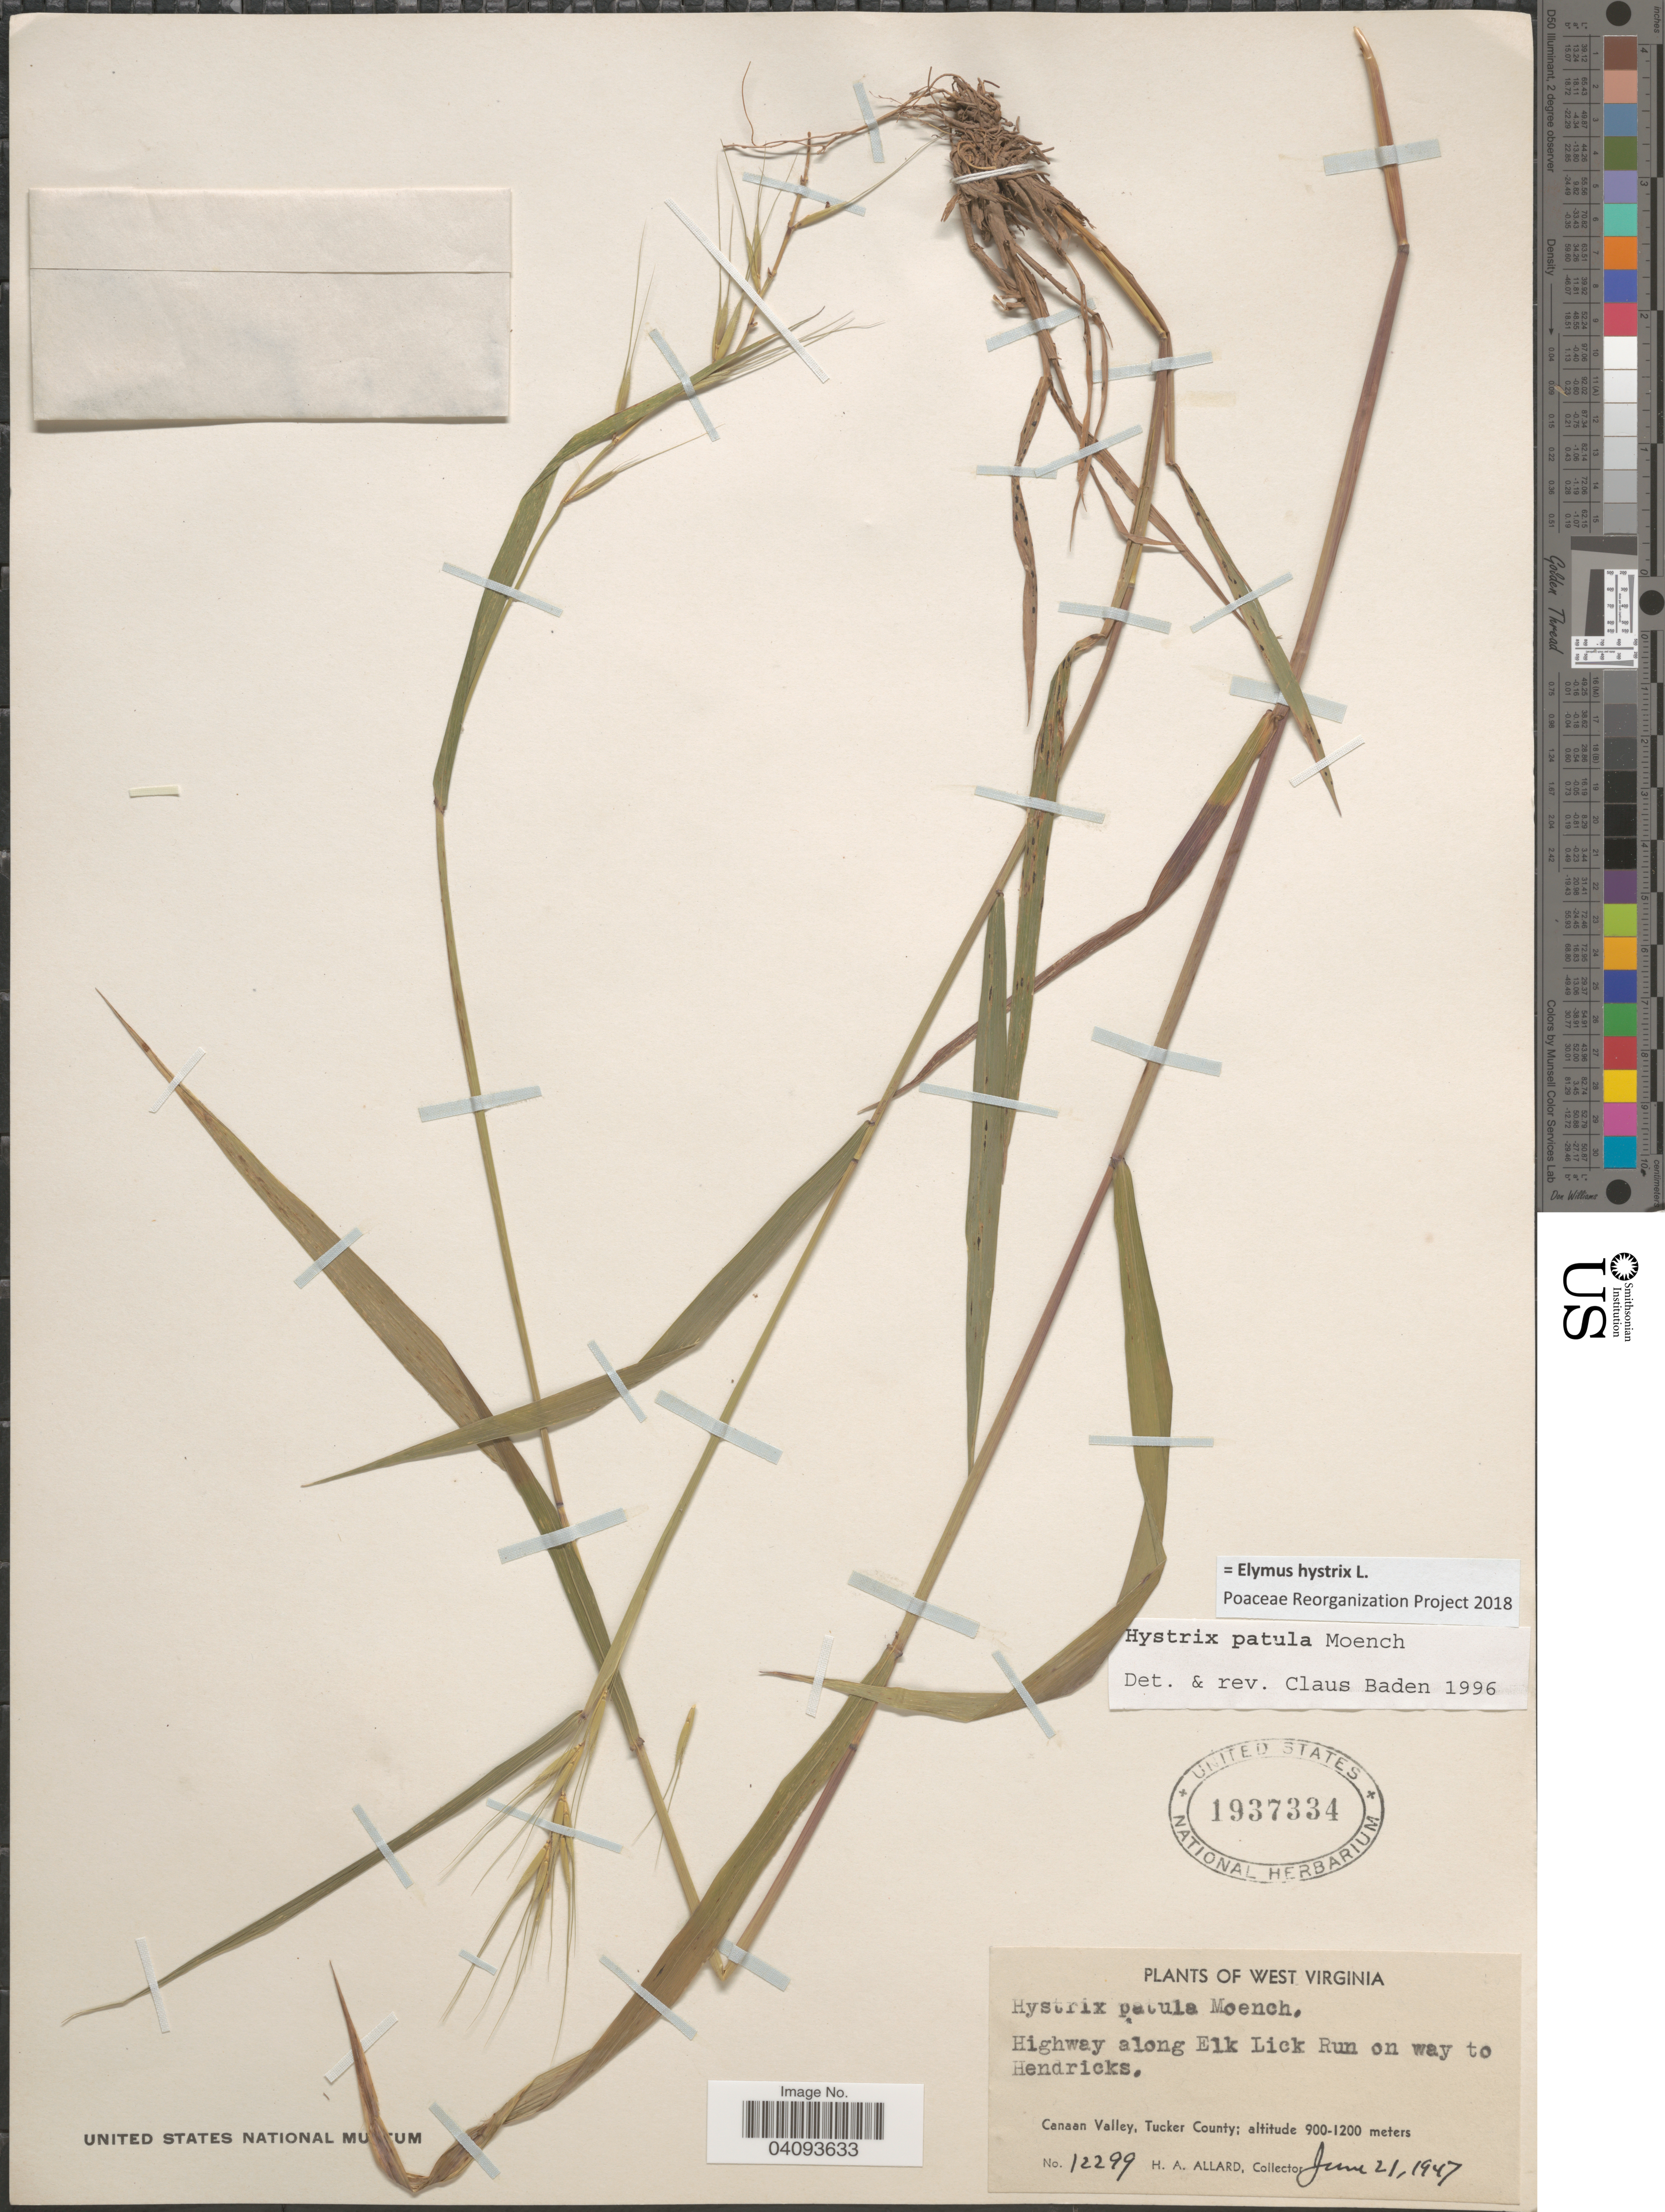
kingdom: Plantae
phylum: Tracheophyta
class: Liliopsida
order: Poales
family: Poaceae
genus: Elymus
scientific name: Elymus hystrix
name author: L.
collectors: H. A. Allard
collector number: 12299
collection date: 1947-06-21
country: United States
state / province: West Virginia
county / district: Tucker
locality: Highway along Elk Lick Run on way to Hendricks. Canaan Valley, Tucker County.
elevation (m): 900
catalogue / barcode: US 1937334